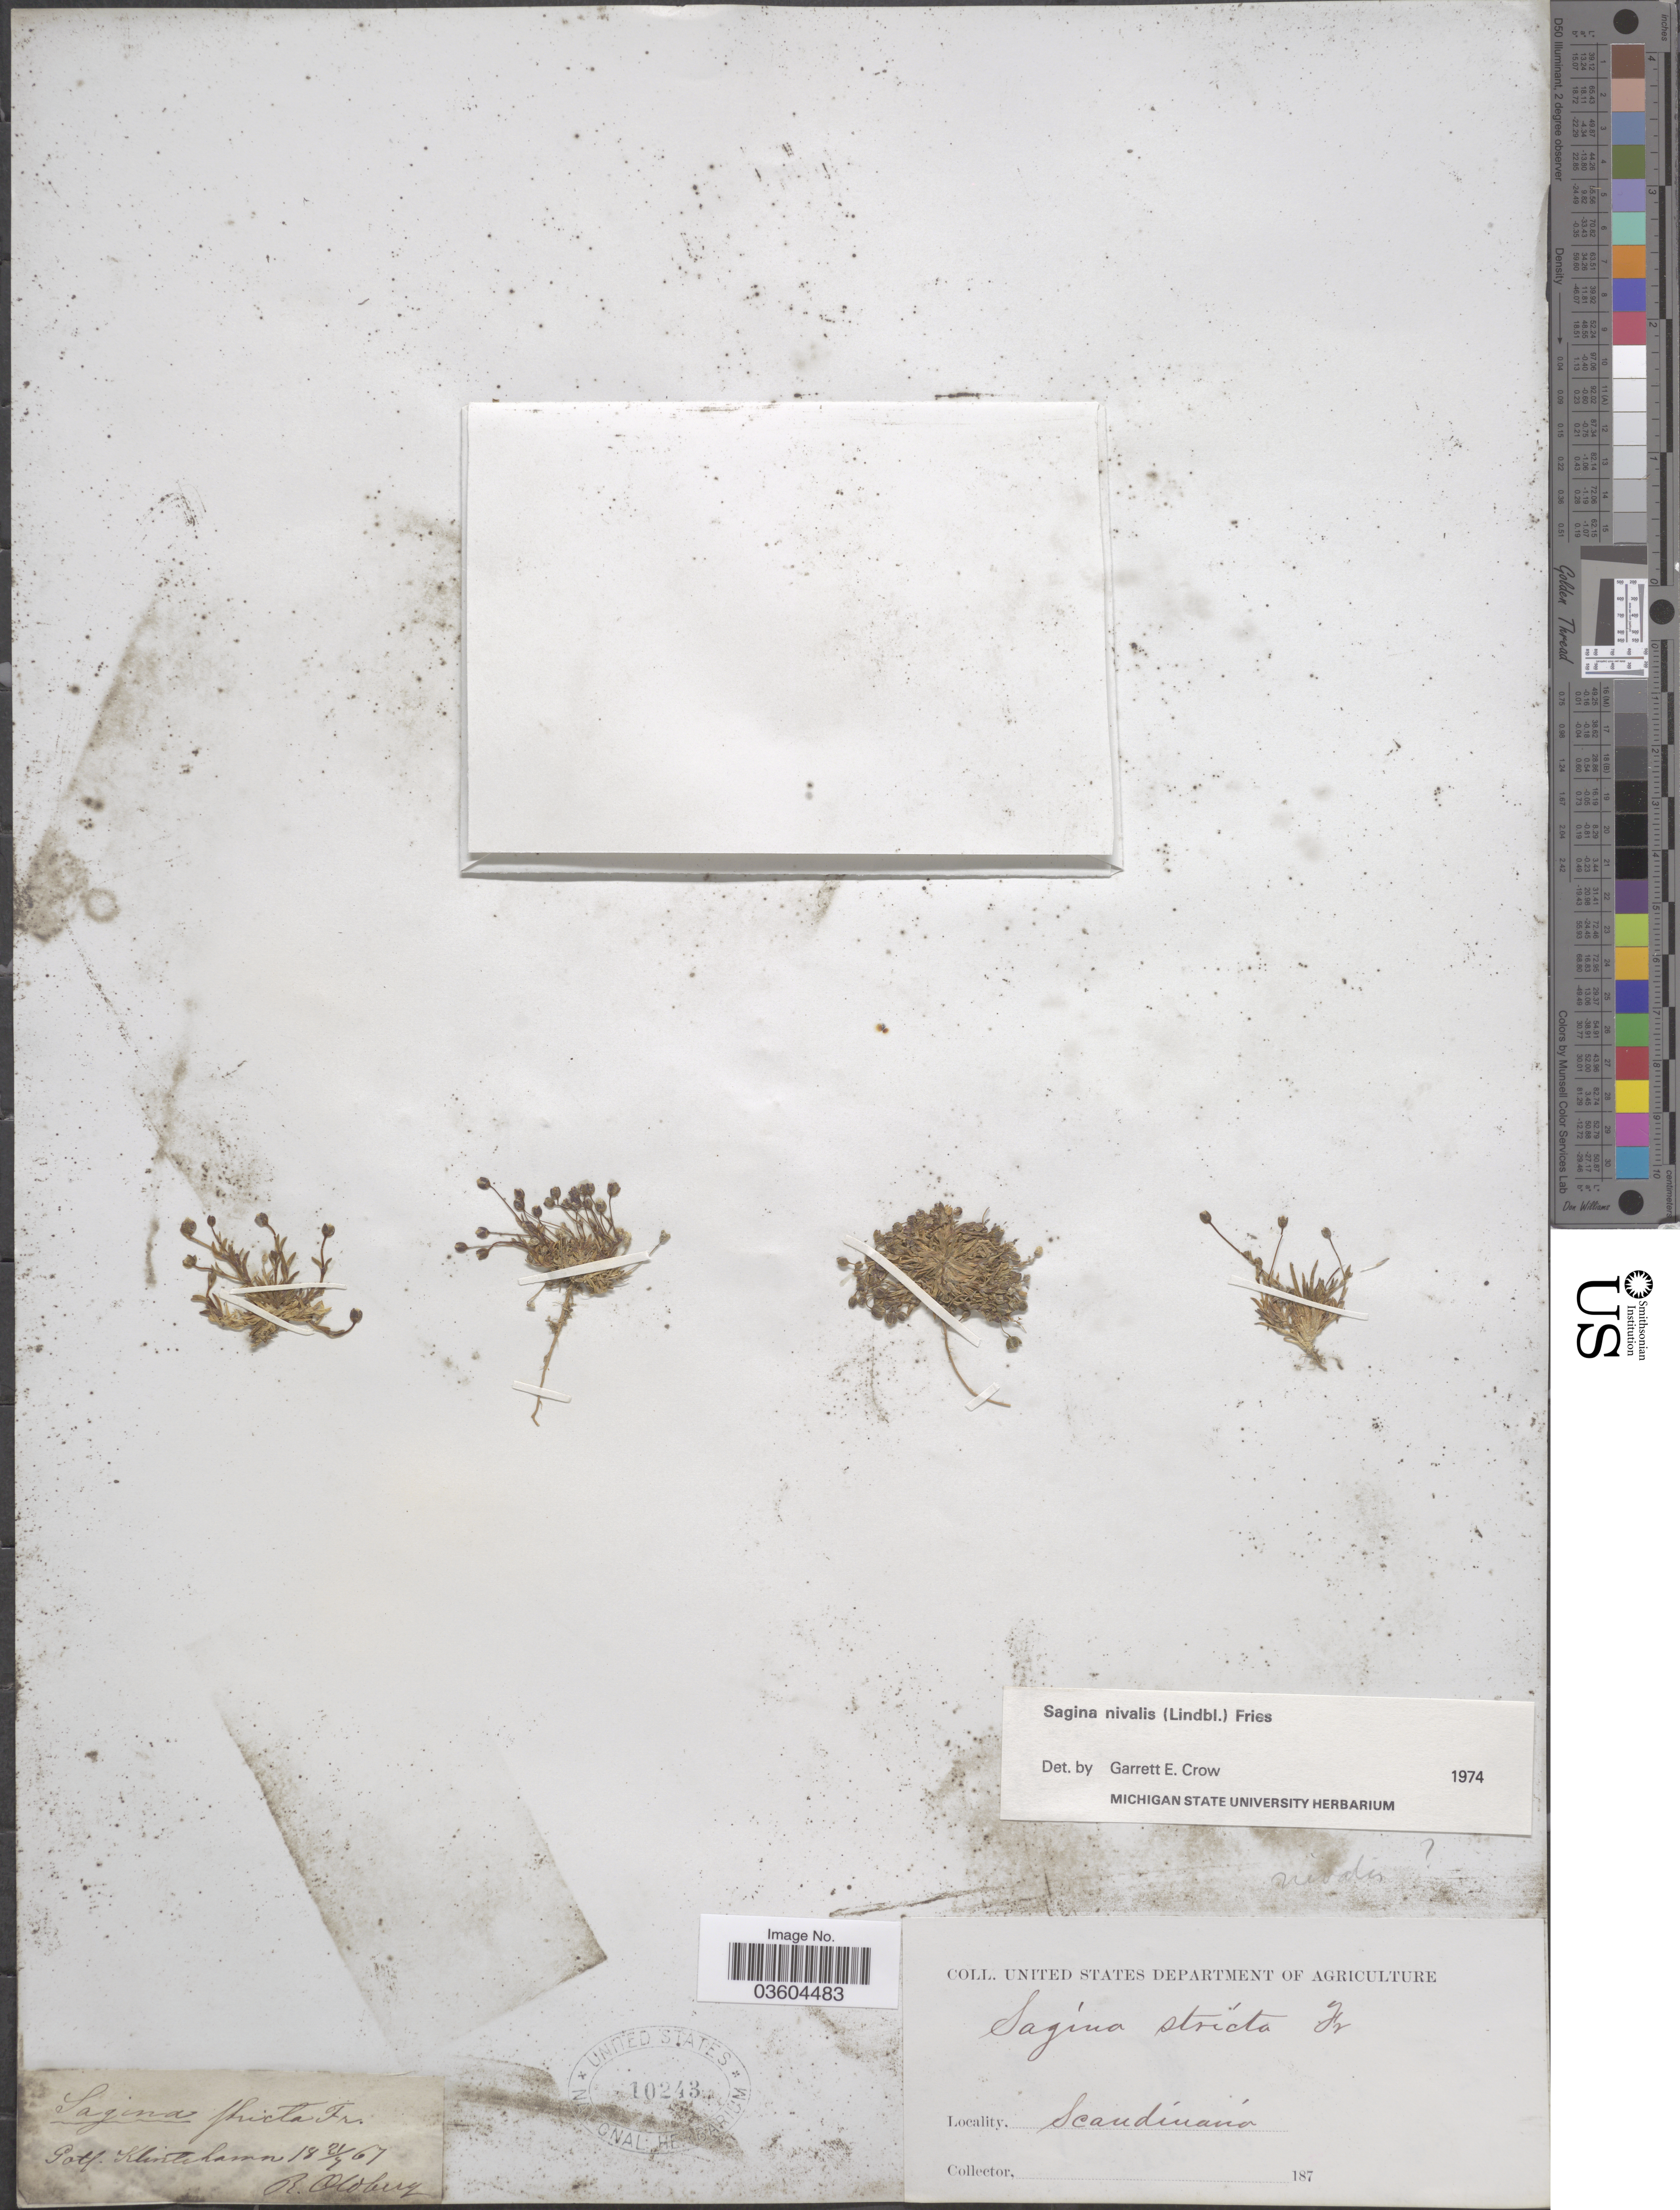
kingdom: Plantae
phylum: Tracheophyta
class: Magnoliopsida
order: Caryophyllales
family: Caryophyllaceae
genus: Sagina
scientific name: Sagina nivalis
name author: (Lindblom) Fr.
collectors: R. Oldberg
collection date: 1867-07-21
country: Sweden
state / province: Gotland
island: Gotland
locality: Gotl. Klintechamn. Scandinavia.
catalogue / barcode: US 10243